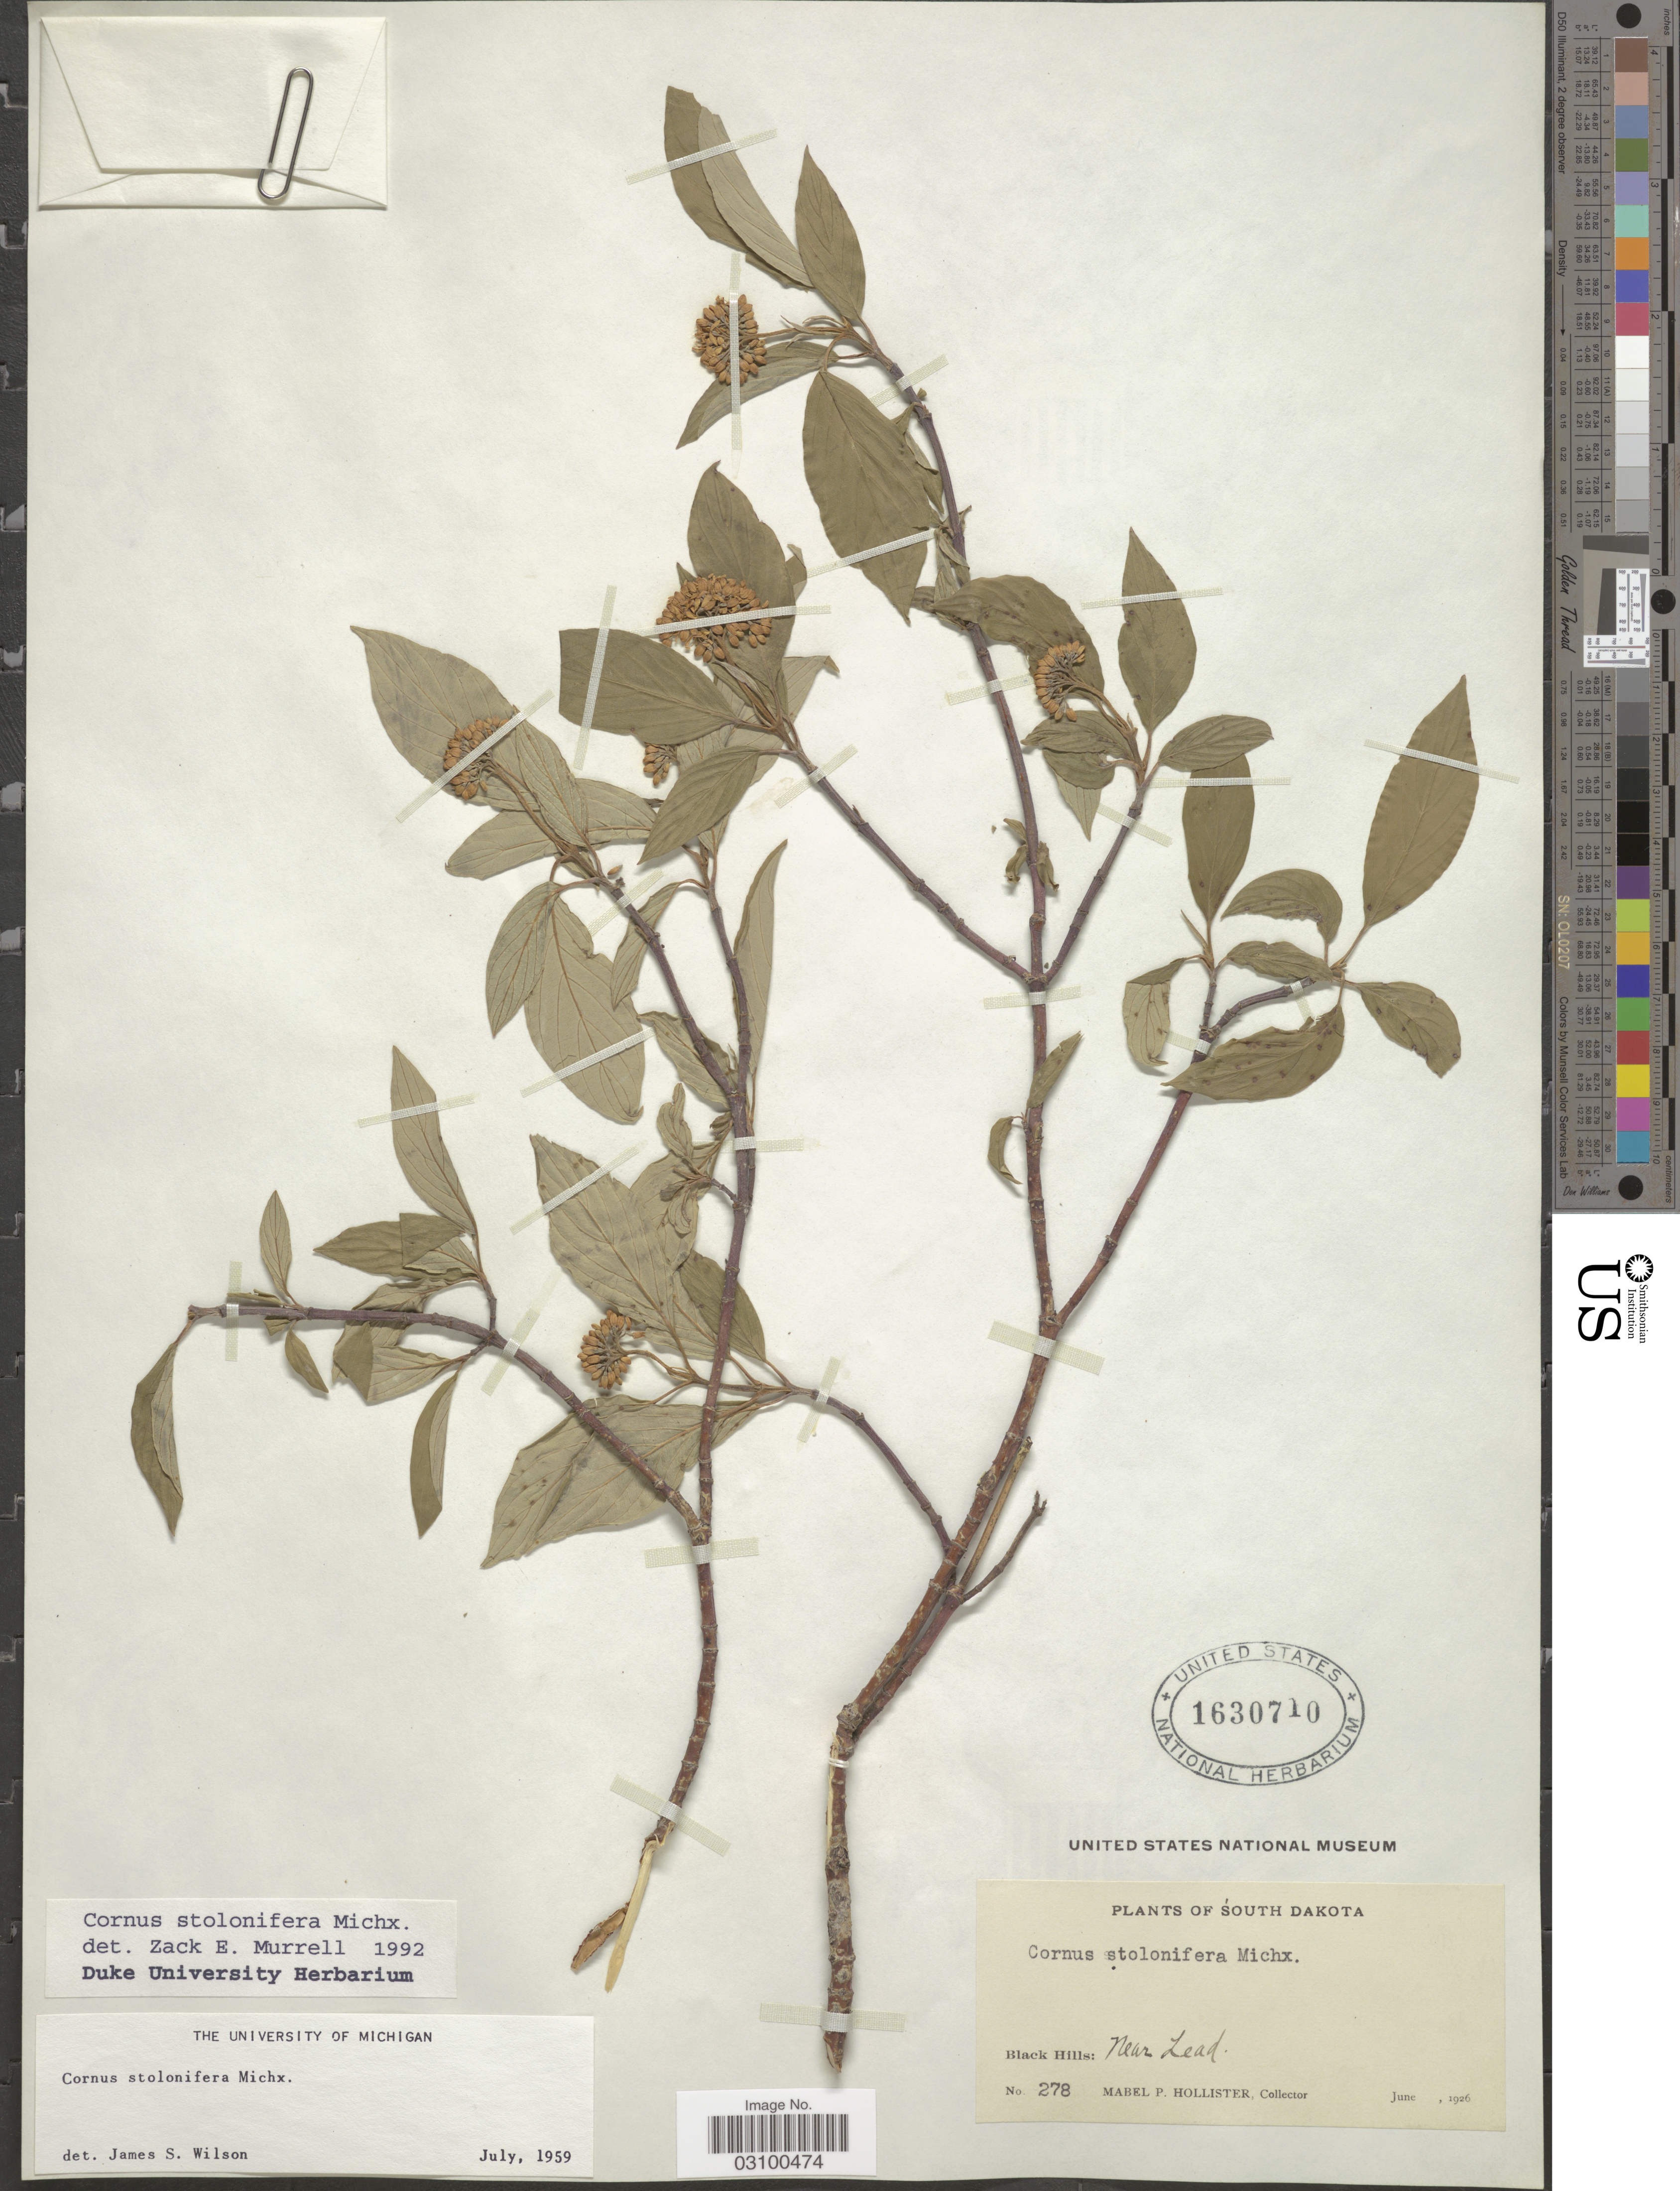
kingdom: Plantae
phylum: Tracheophyta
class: Magnoliopsida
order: Cornales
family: Cornaceae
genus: Cornus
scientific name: Cornus sericea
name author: L.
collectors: M. Hollister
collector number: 278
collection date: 1926-06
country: United States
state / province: South Dakota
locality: Black Hills, Near Lead.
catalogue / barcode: US 1630710